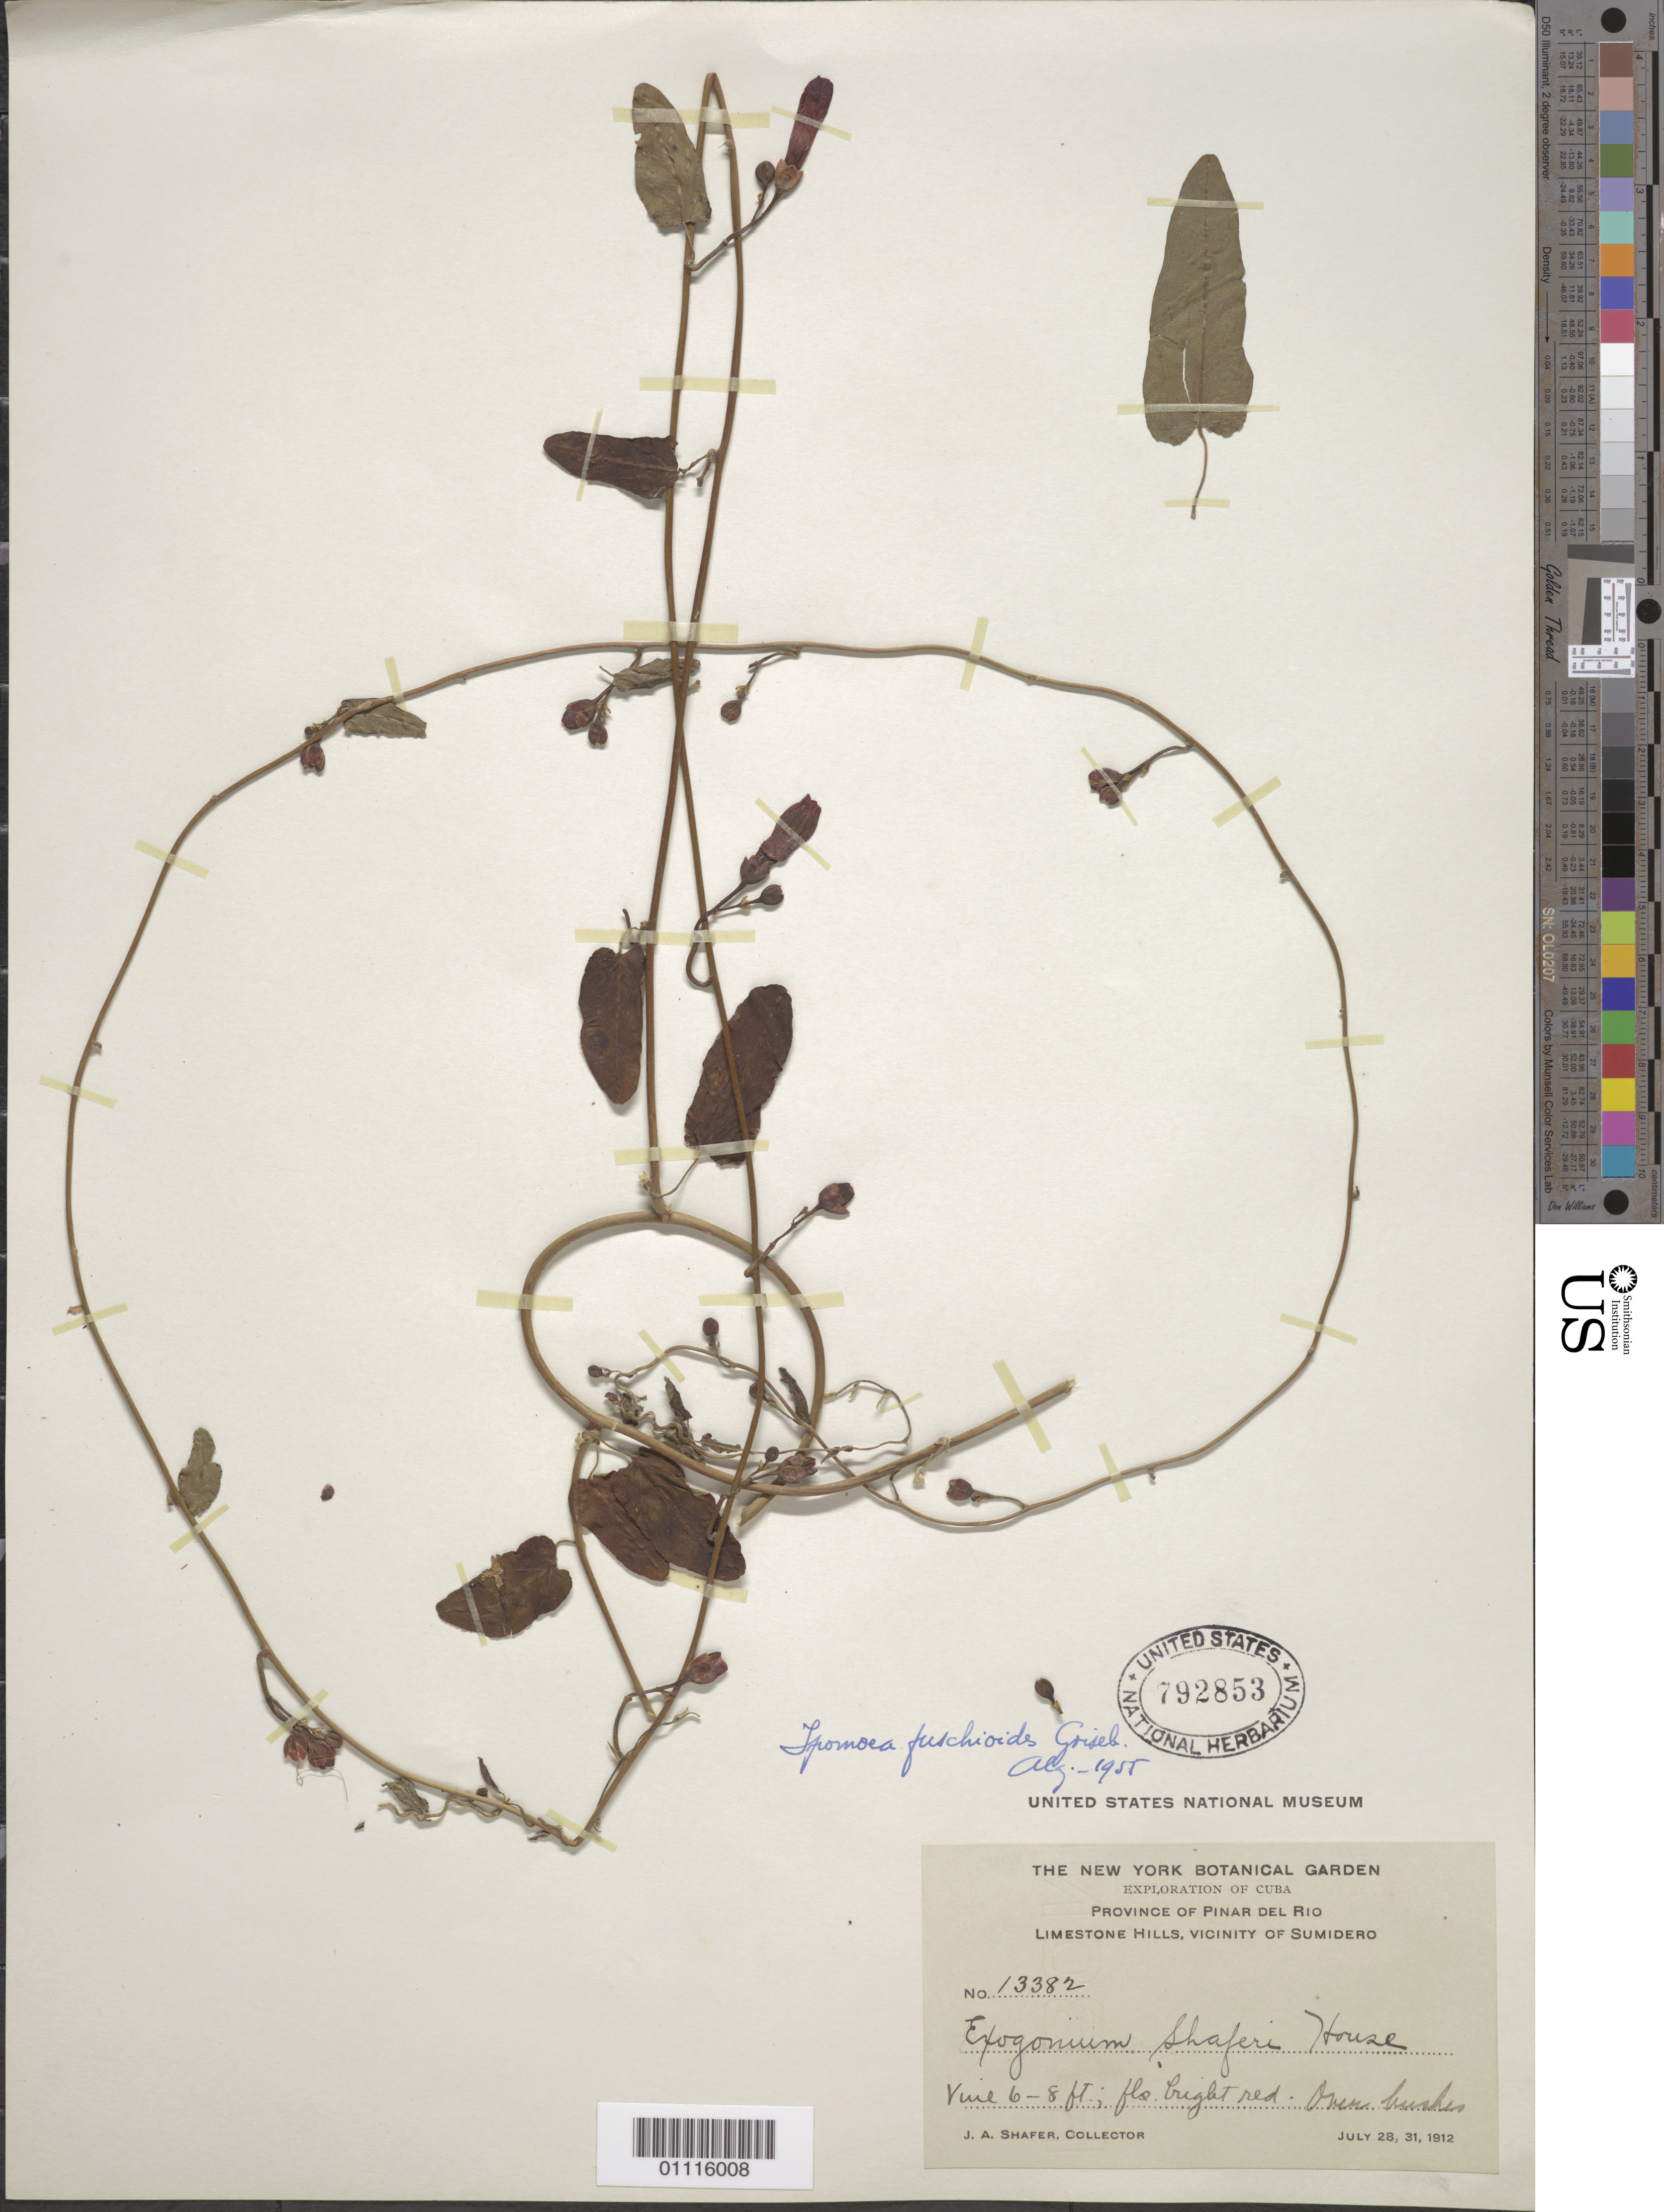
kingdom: Plantae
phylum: Tracheophyta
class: Magnoliopsida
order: Solanales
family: Convolvulaceae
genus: Ipomoea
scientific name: Ipomoea fuchsioides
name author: Griseb.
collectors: J. A. Shafer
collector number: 13382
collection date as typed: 28 Jul 1912 and 31 Jul 1912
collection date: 1912-07-28,1912-07-31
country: Cuba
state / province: Pinar del Rio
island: Cuba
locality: Limestone Hills, Vicinity of Sumidero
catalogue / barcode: US 792853